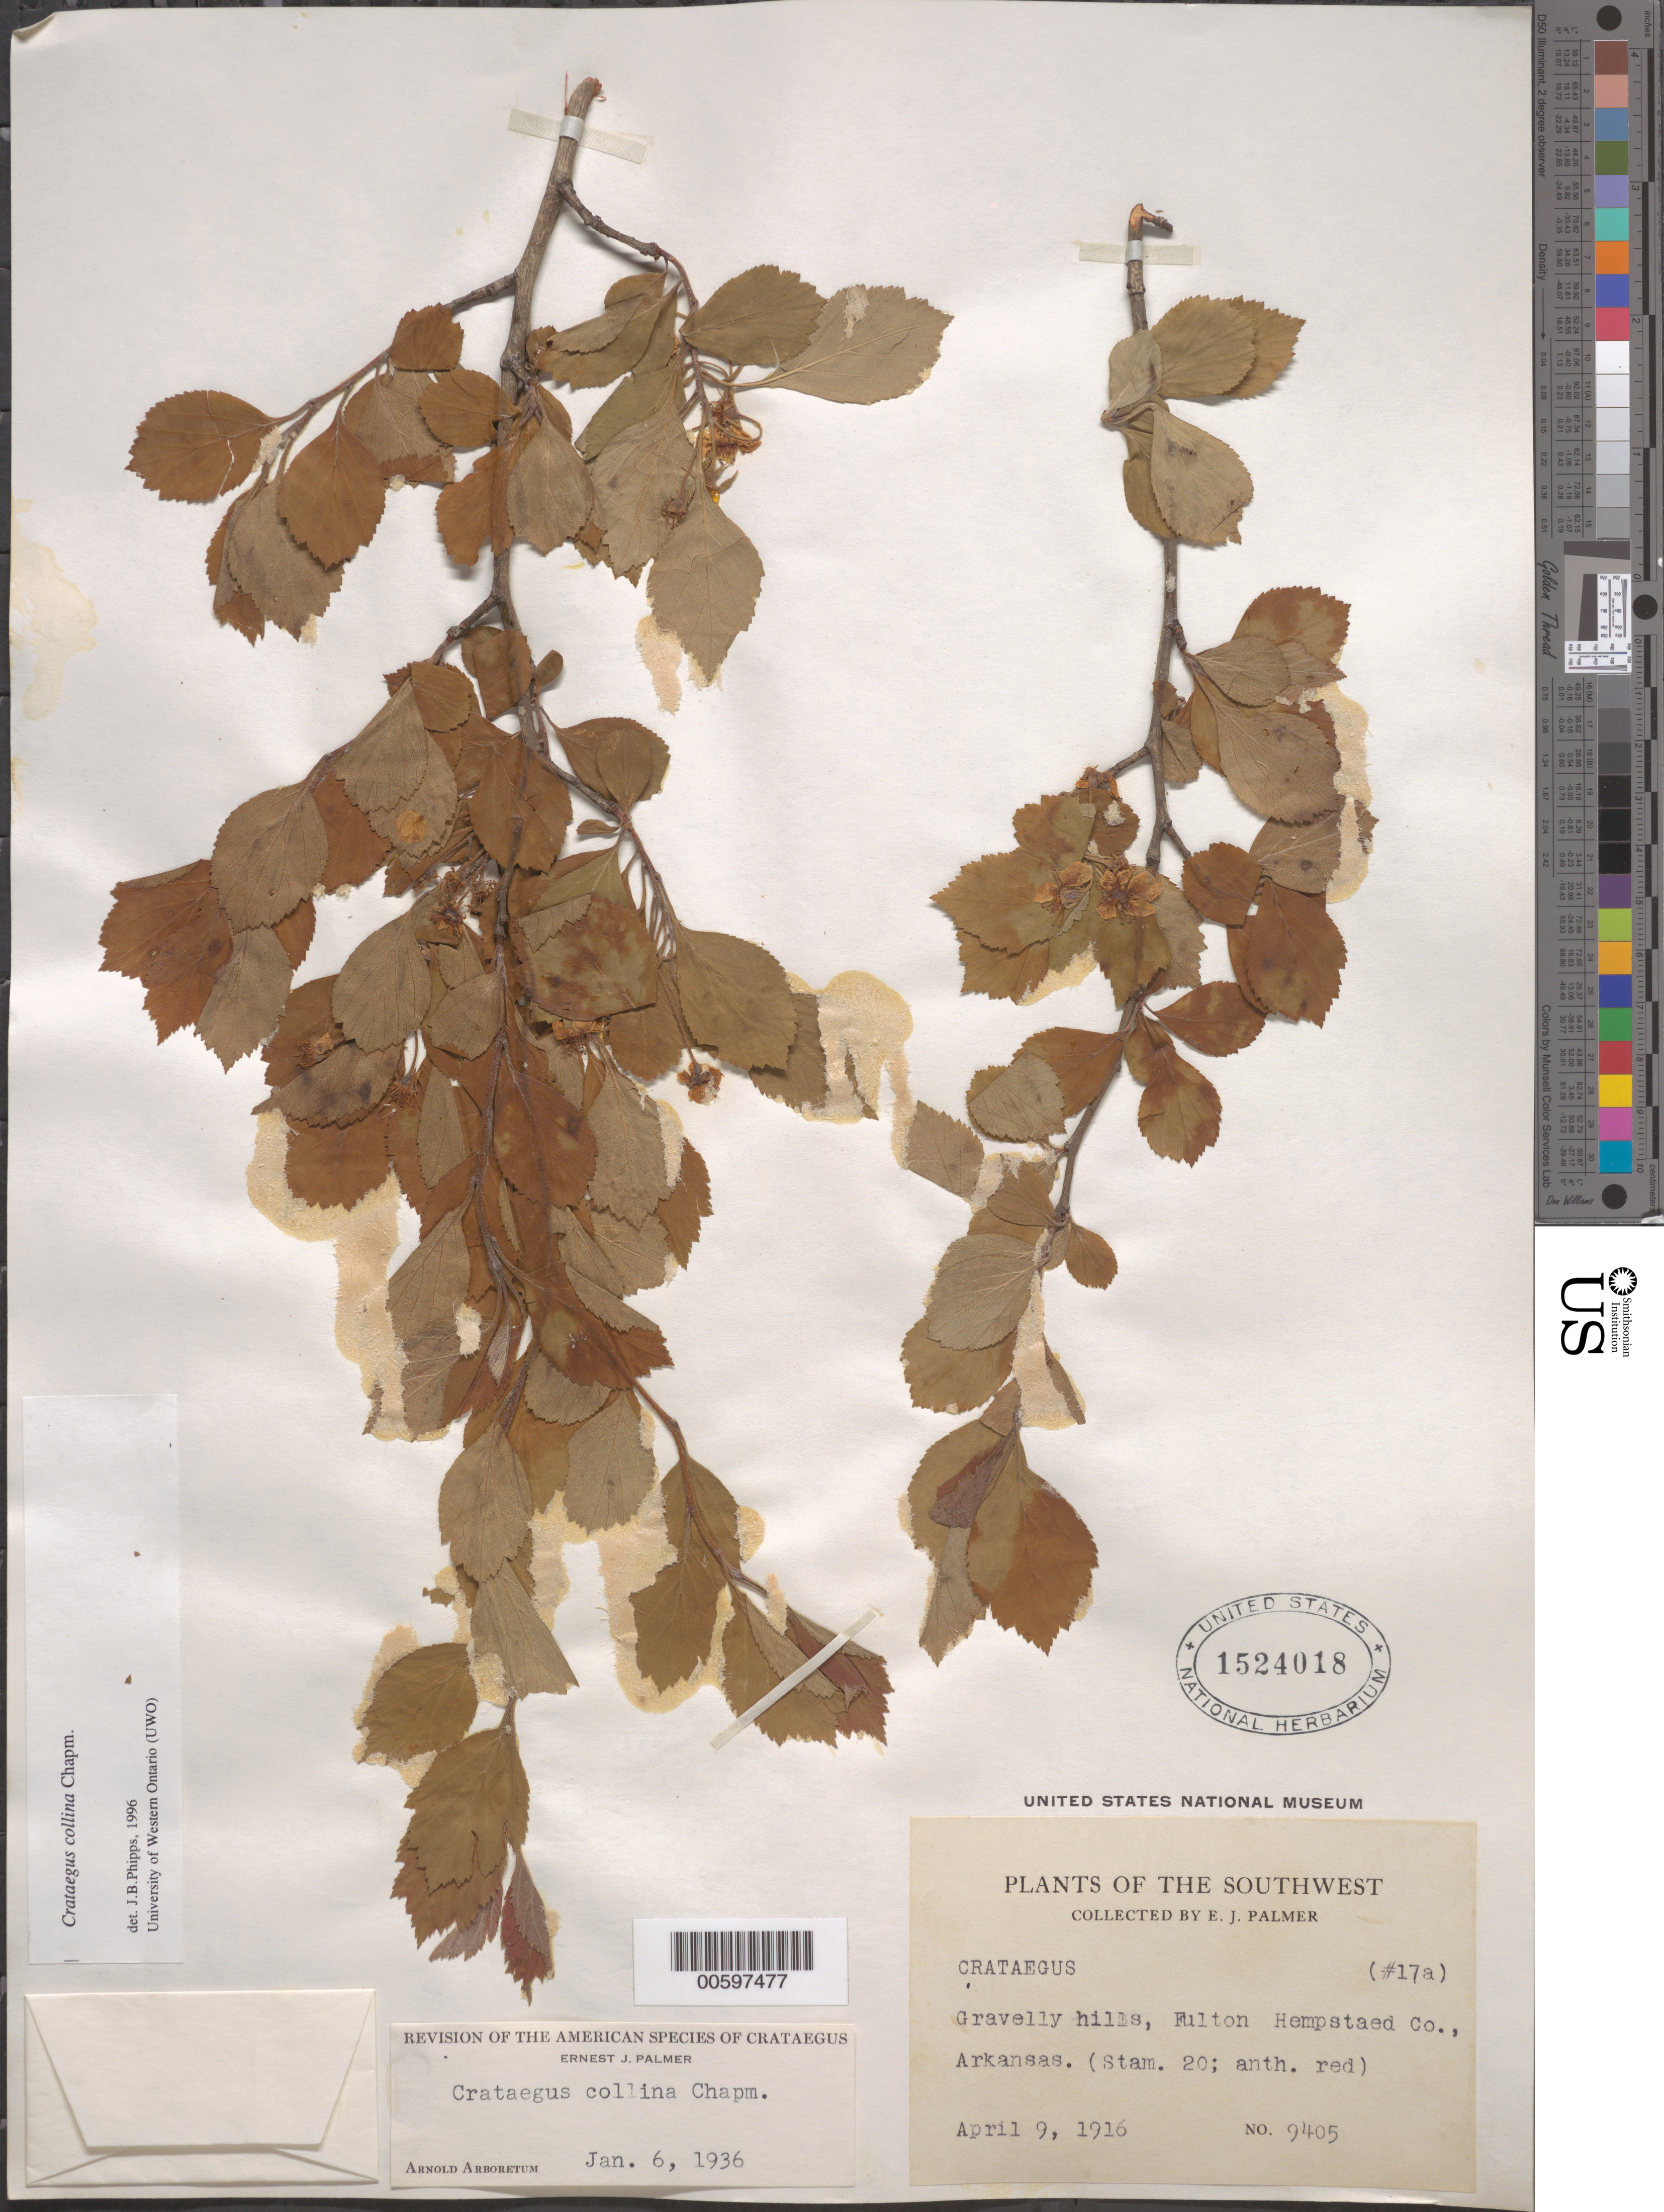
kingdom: Plantae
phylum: Tracheophyta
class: Magnoliopsida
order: Rosales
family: Rosaceae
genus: Crataegus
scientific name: Crataegus collina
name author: Chapm.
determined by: Palmer, E. J.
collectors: E. J. Palmer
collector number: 9405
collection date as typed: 09 Apr 1916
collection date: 1916-04-09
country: United States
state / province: Arkansas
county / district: Hempstead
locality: Fulton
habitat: Gravelly hills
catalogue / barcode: US 1524018